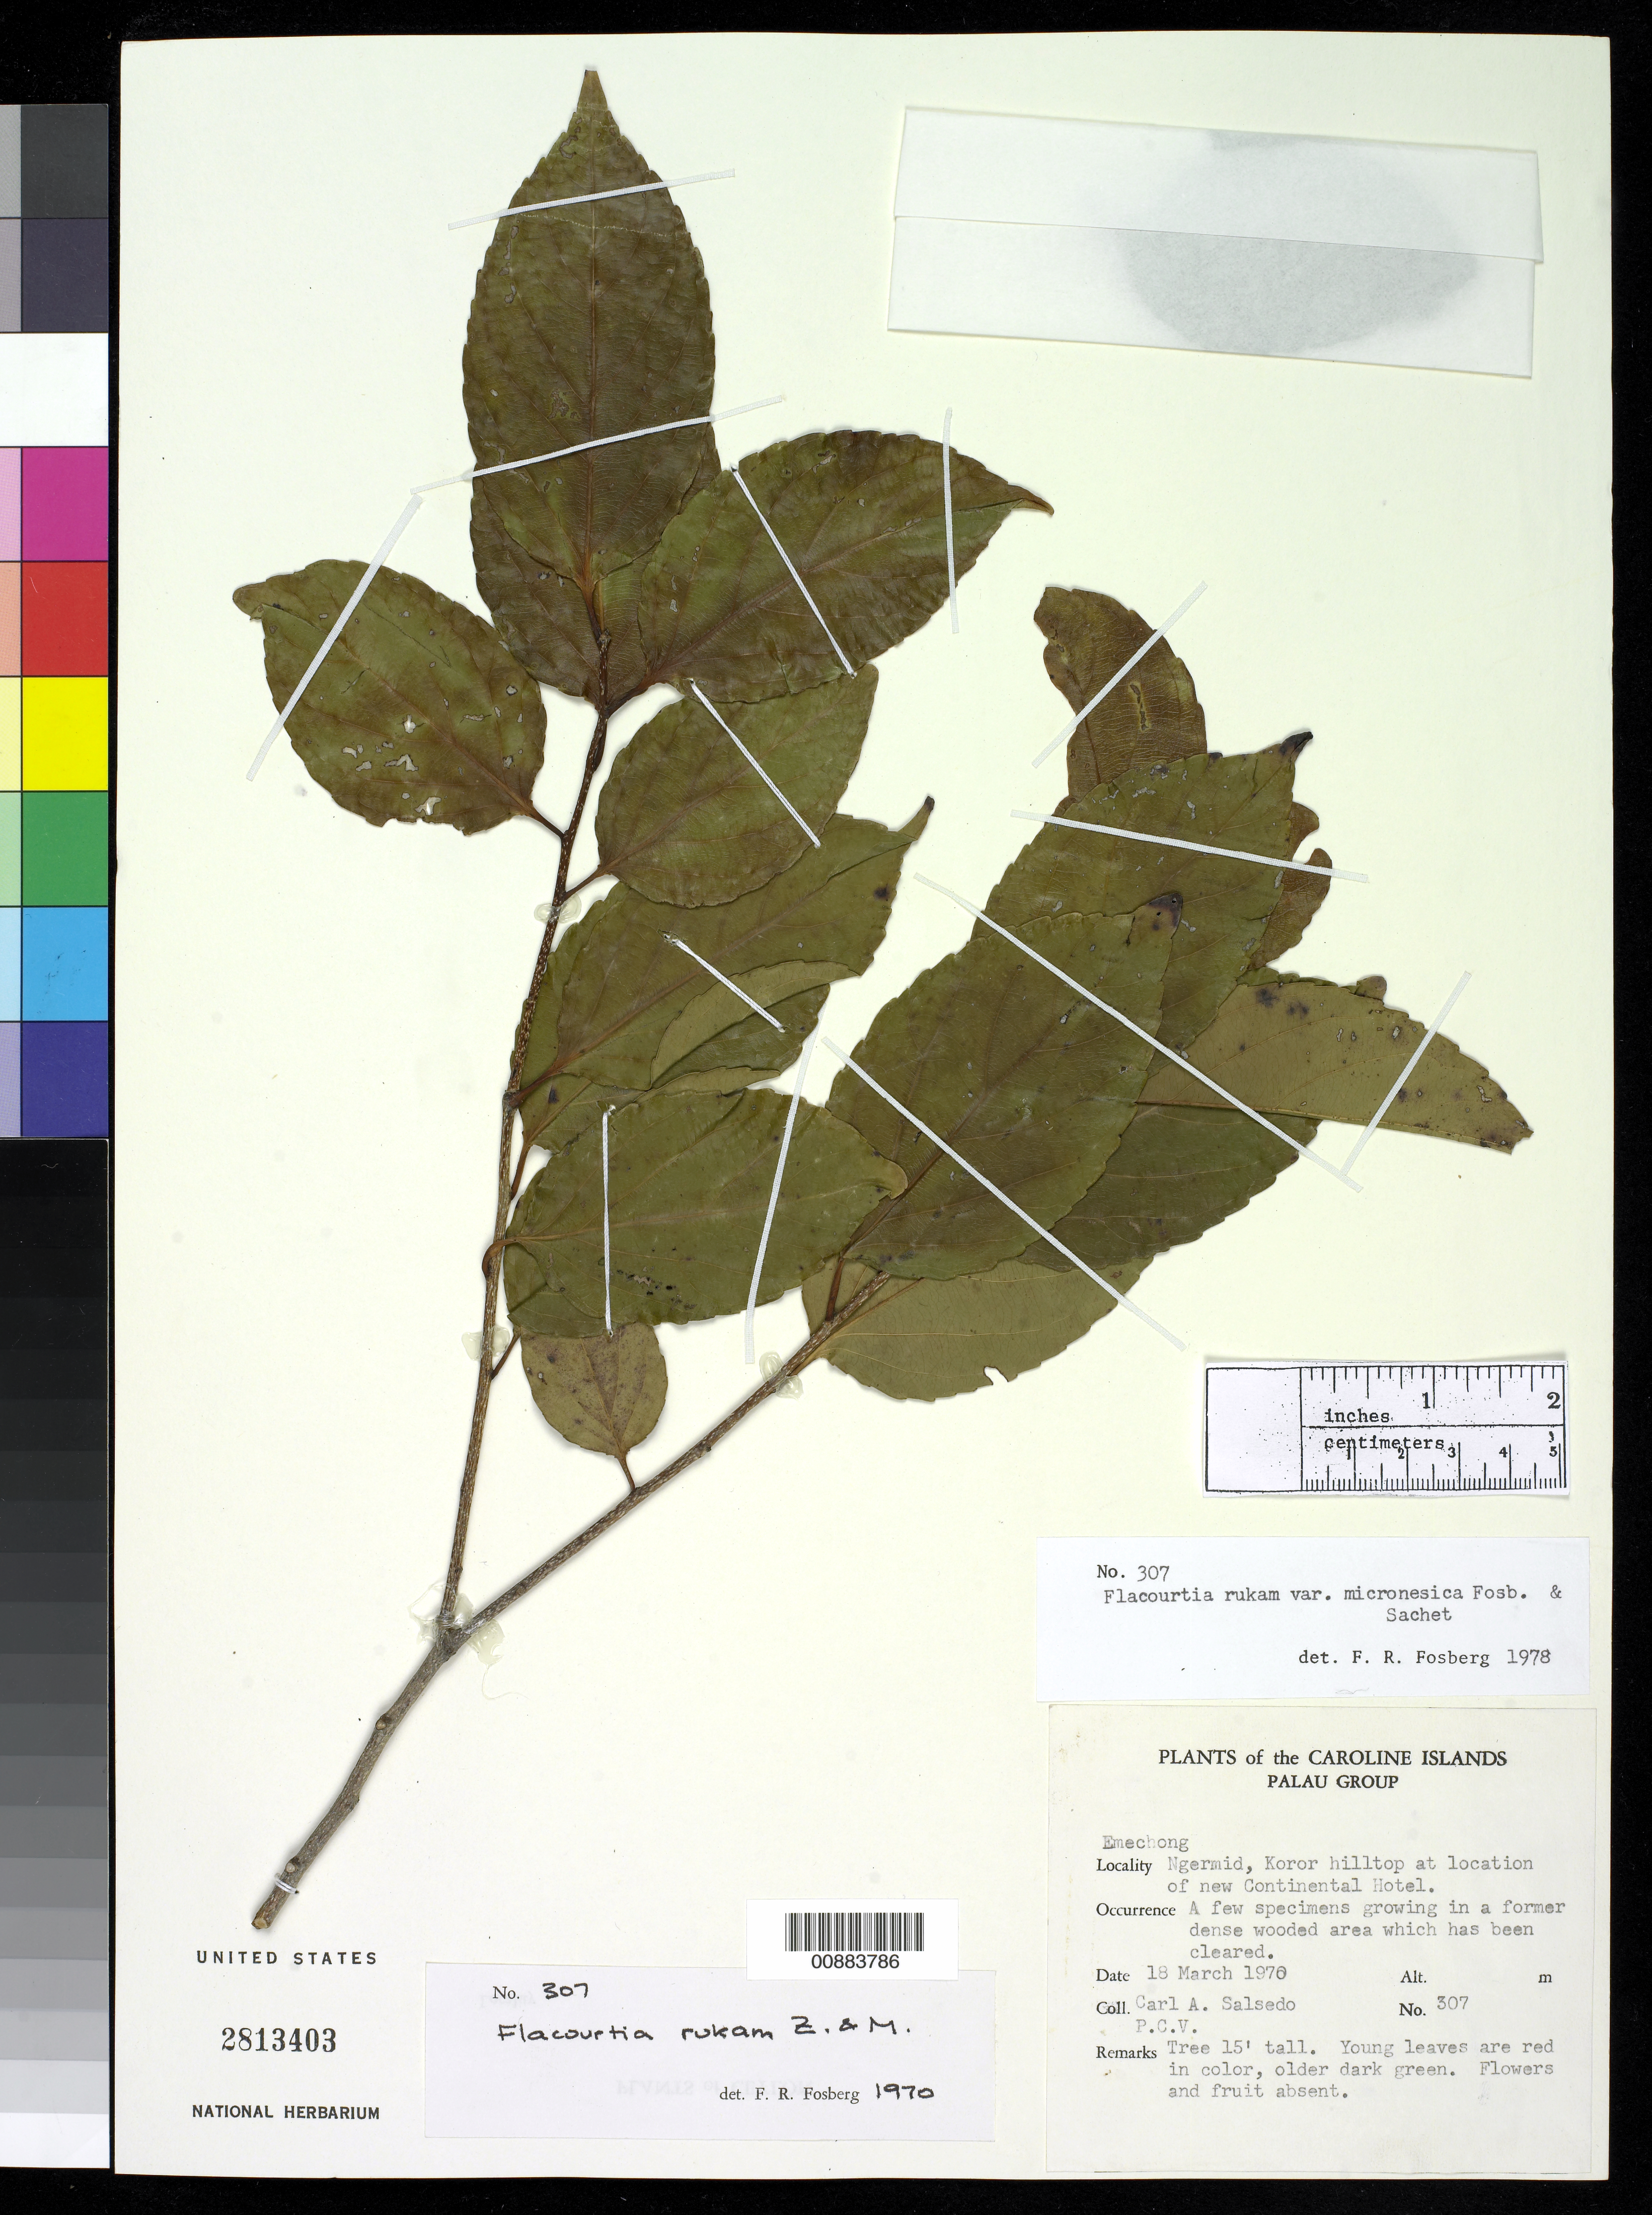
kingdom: Plantae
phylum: Tracheophyta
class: Magnoliopsida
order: Malpighiales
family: Salicaceae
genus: Flacourtia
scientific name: Flacourtia rukam var. micronesica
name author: Fosberg & Sachet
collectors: C.A. Salsedo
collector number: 307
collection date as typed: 18 Mar 1970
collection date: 1970-03-18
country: Palau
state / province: Koror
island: Oreor (Koror)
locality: Ngermid, Koror hilltop at location of new Continental hotel.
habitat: A few specimens growing in a former dense wooded area which has been cleared.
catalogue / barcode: US 2813403